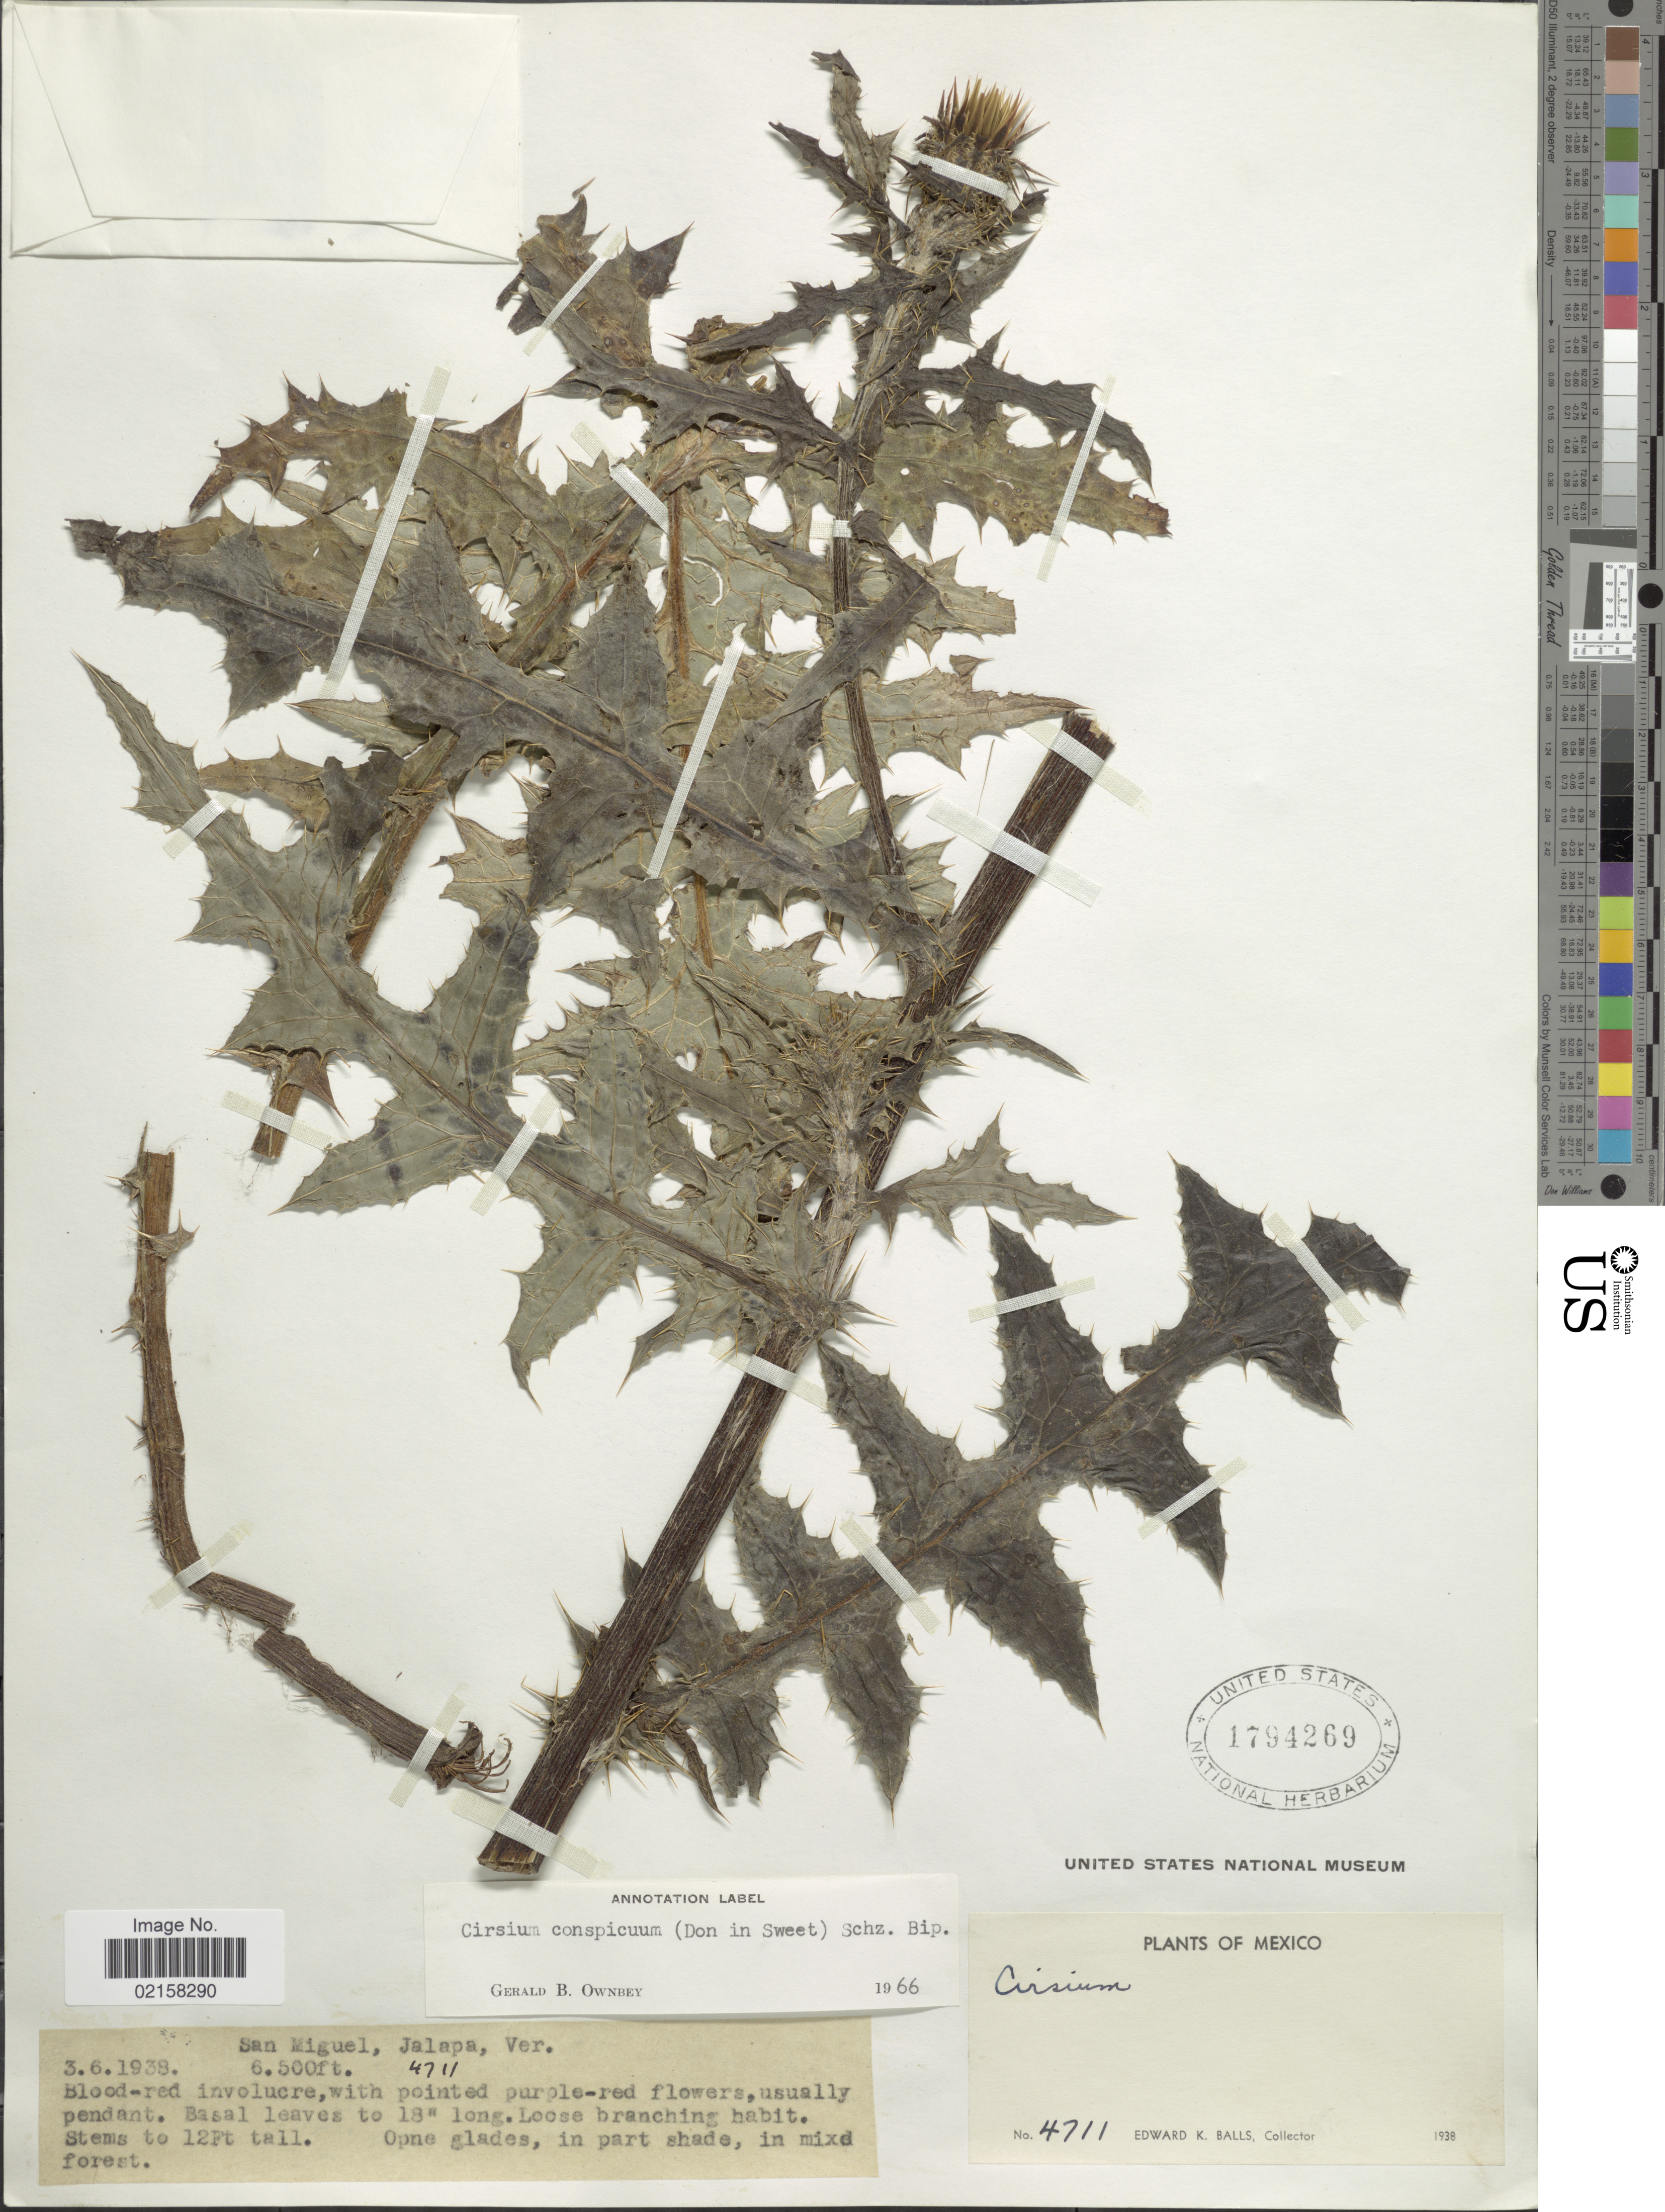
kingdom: Plantae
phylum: Tracheophyta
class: Magnoliopsida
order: Asterales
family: Asteraceae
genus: Cirsium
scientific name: Cirsium conspicuum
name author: (G. Don) Sch. Bip.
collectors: E. K. Balls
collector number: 4711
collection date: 1938-06-03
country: Mexico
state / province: Veracruz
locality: San Miguel, Jalapa.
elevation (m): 1981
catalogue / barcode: US 1794269